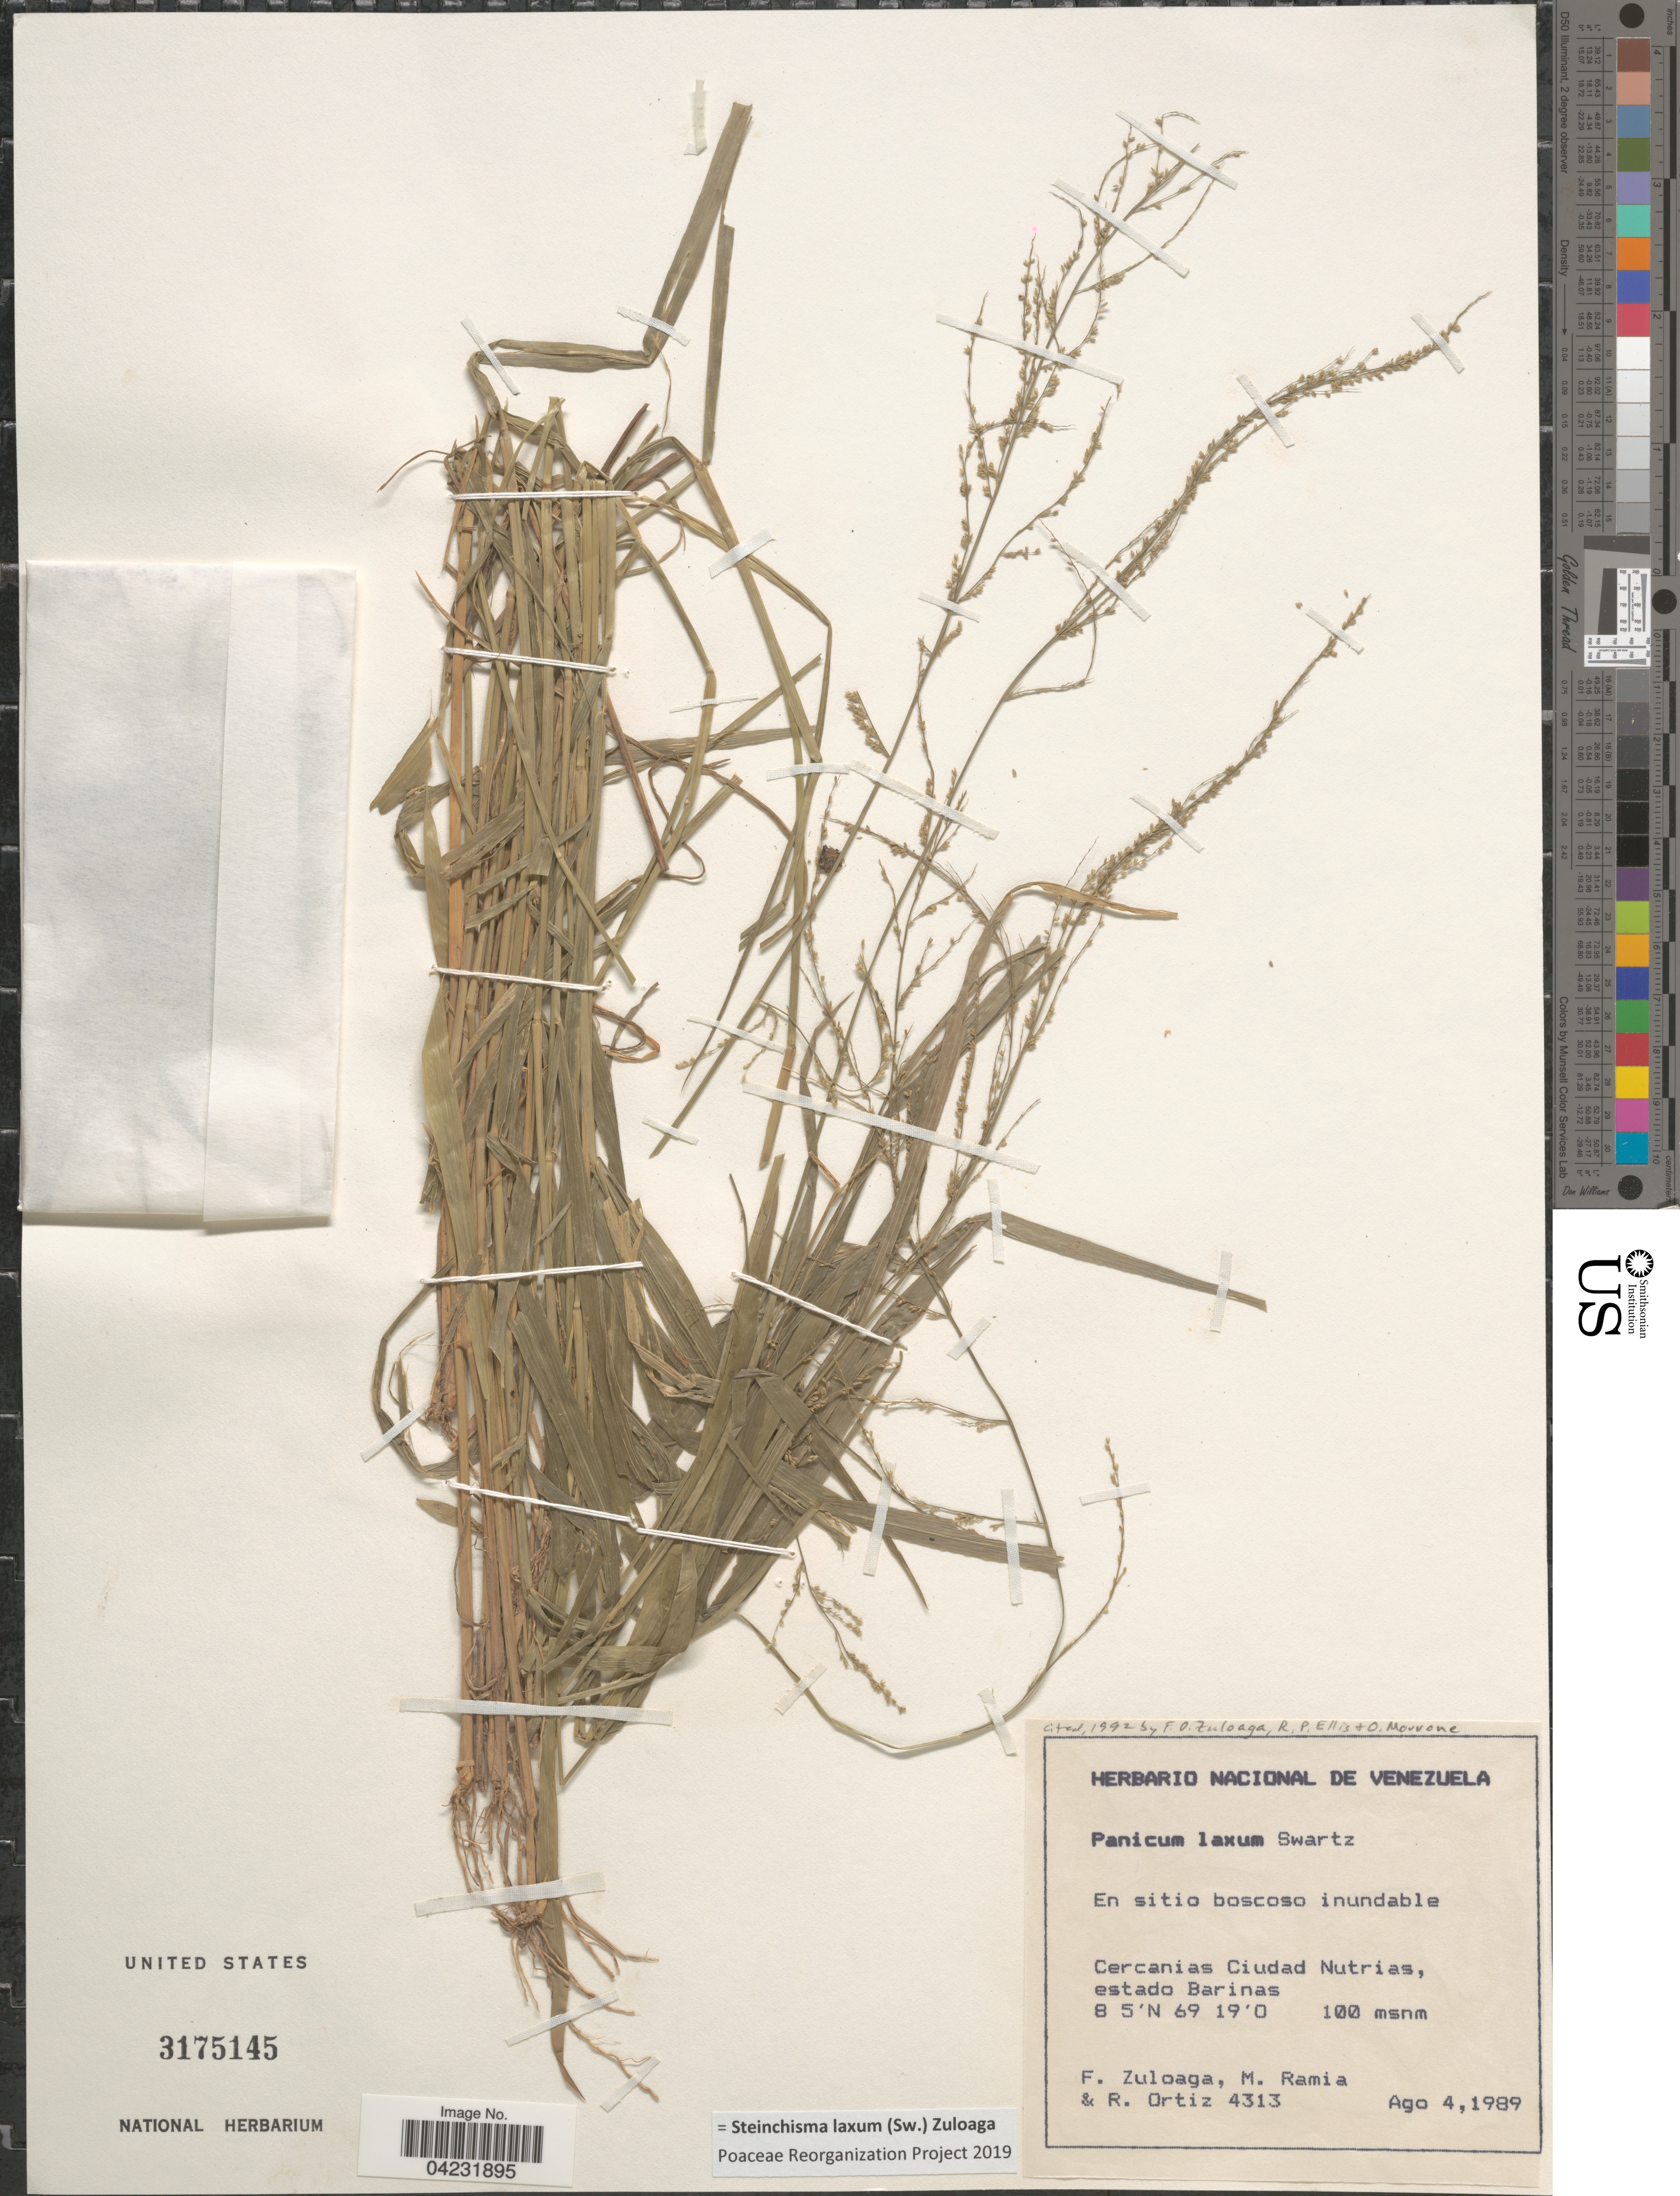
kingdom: Plantae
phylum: Tracheophyta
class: Liliopsida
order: Poales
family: Poaceae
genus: Steinchisma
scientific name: Steinchisma laxum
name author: (Sw.) Zuloaga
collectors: F. Zuloaga, M. Ramia & R. Ortiz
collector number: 4313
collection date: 1989-08-04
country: Venezuela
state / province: Barinas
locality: En sitio boscoso inundable. Cercanias Ciudad Nutrias.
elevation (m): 100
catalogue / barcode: US 3175145